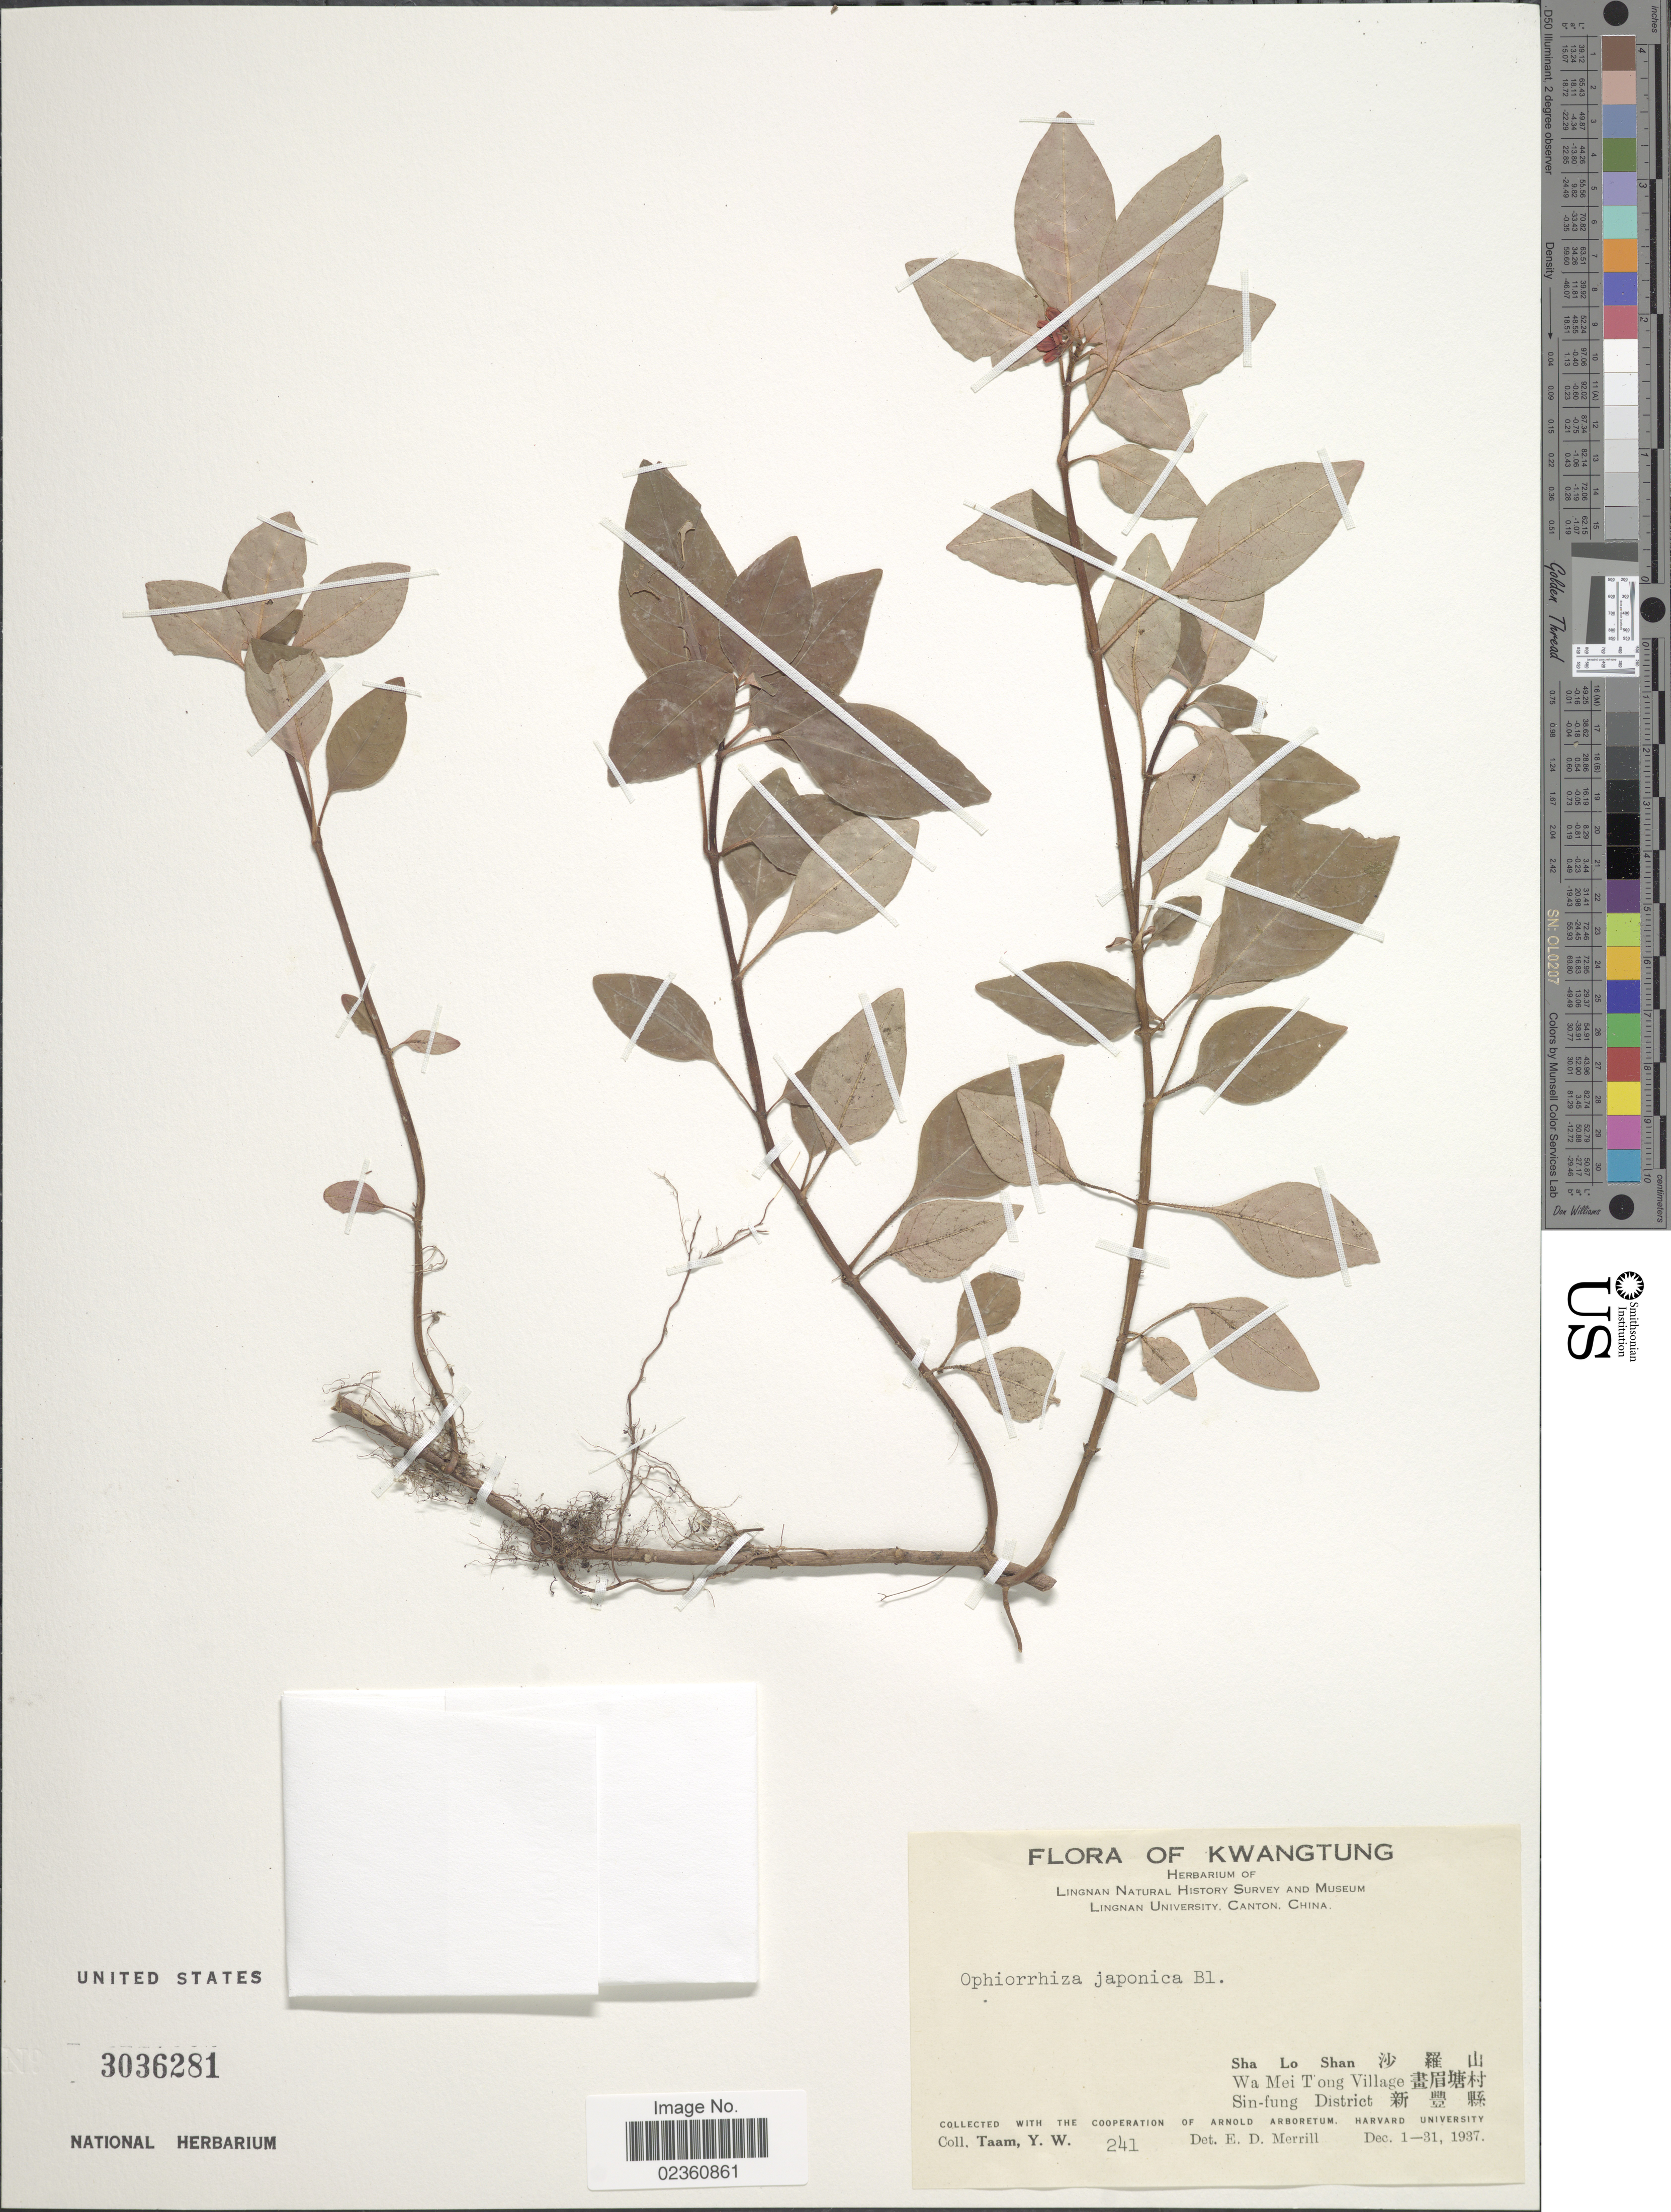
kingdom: Plantae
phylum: Tracheophyta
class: Magnoliopsida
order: Gentianales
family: Rubiaceae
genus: Ophiorrhiza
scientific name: Ophiorrhiza japonica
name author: Blume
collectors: Y. W. Taam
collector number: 241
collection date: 1937-12-01/1937-12-31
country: China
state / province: Guangdong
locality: Kwangtung, Sha Lo Shan, Wa Mei T'ong Village, Sin-fung District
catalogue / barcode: US 3036281